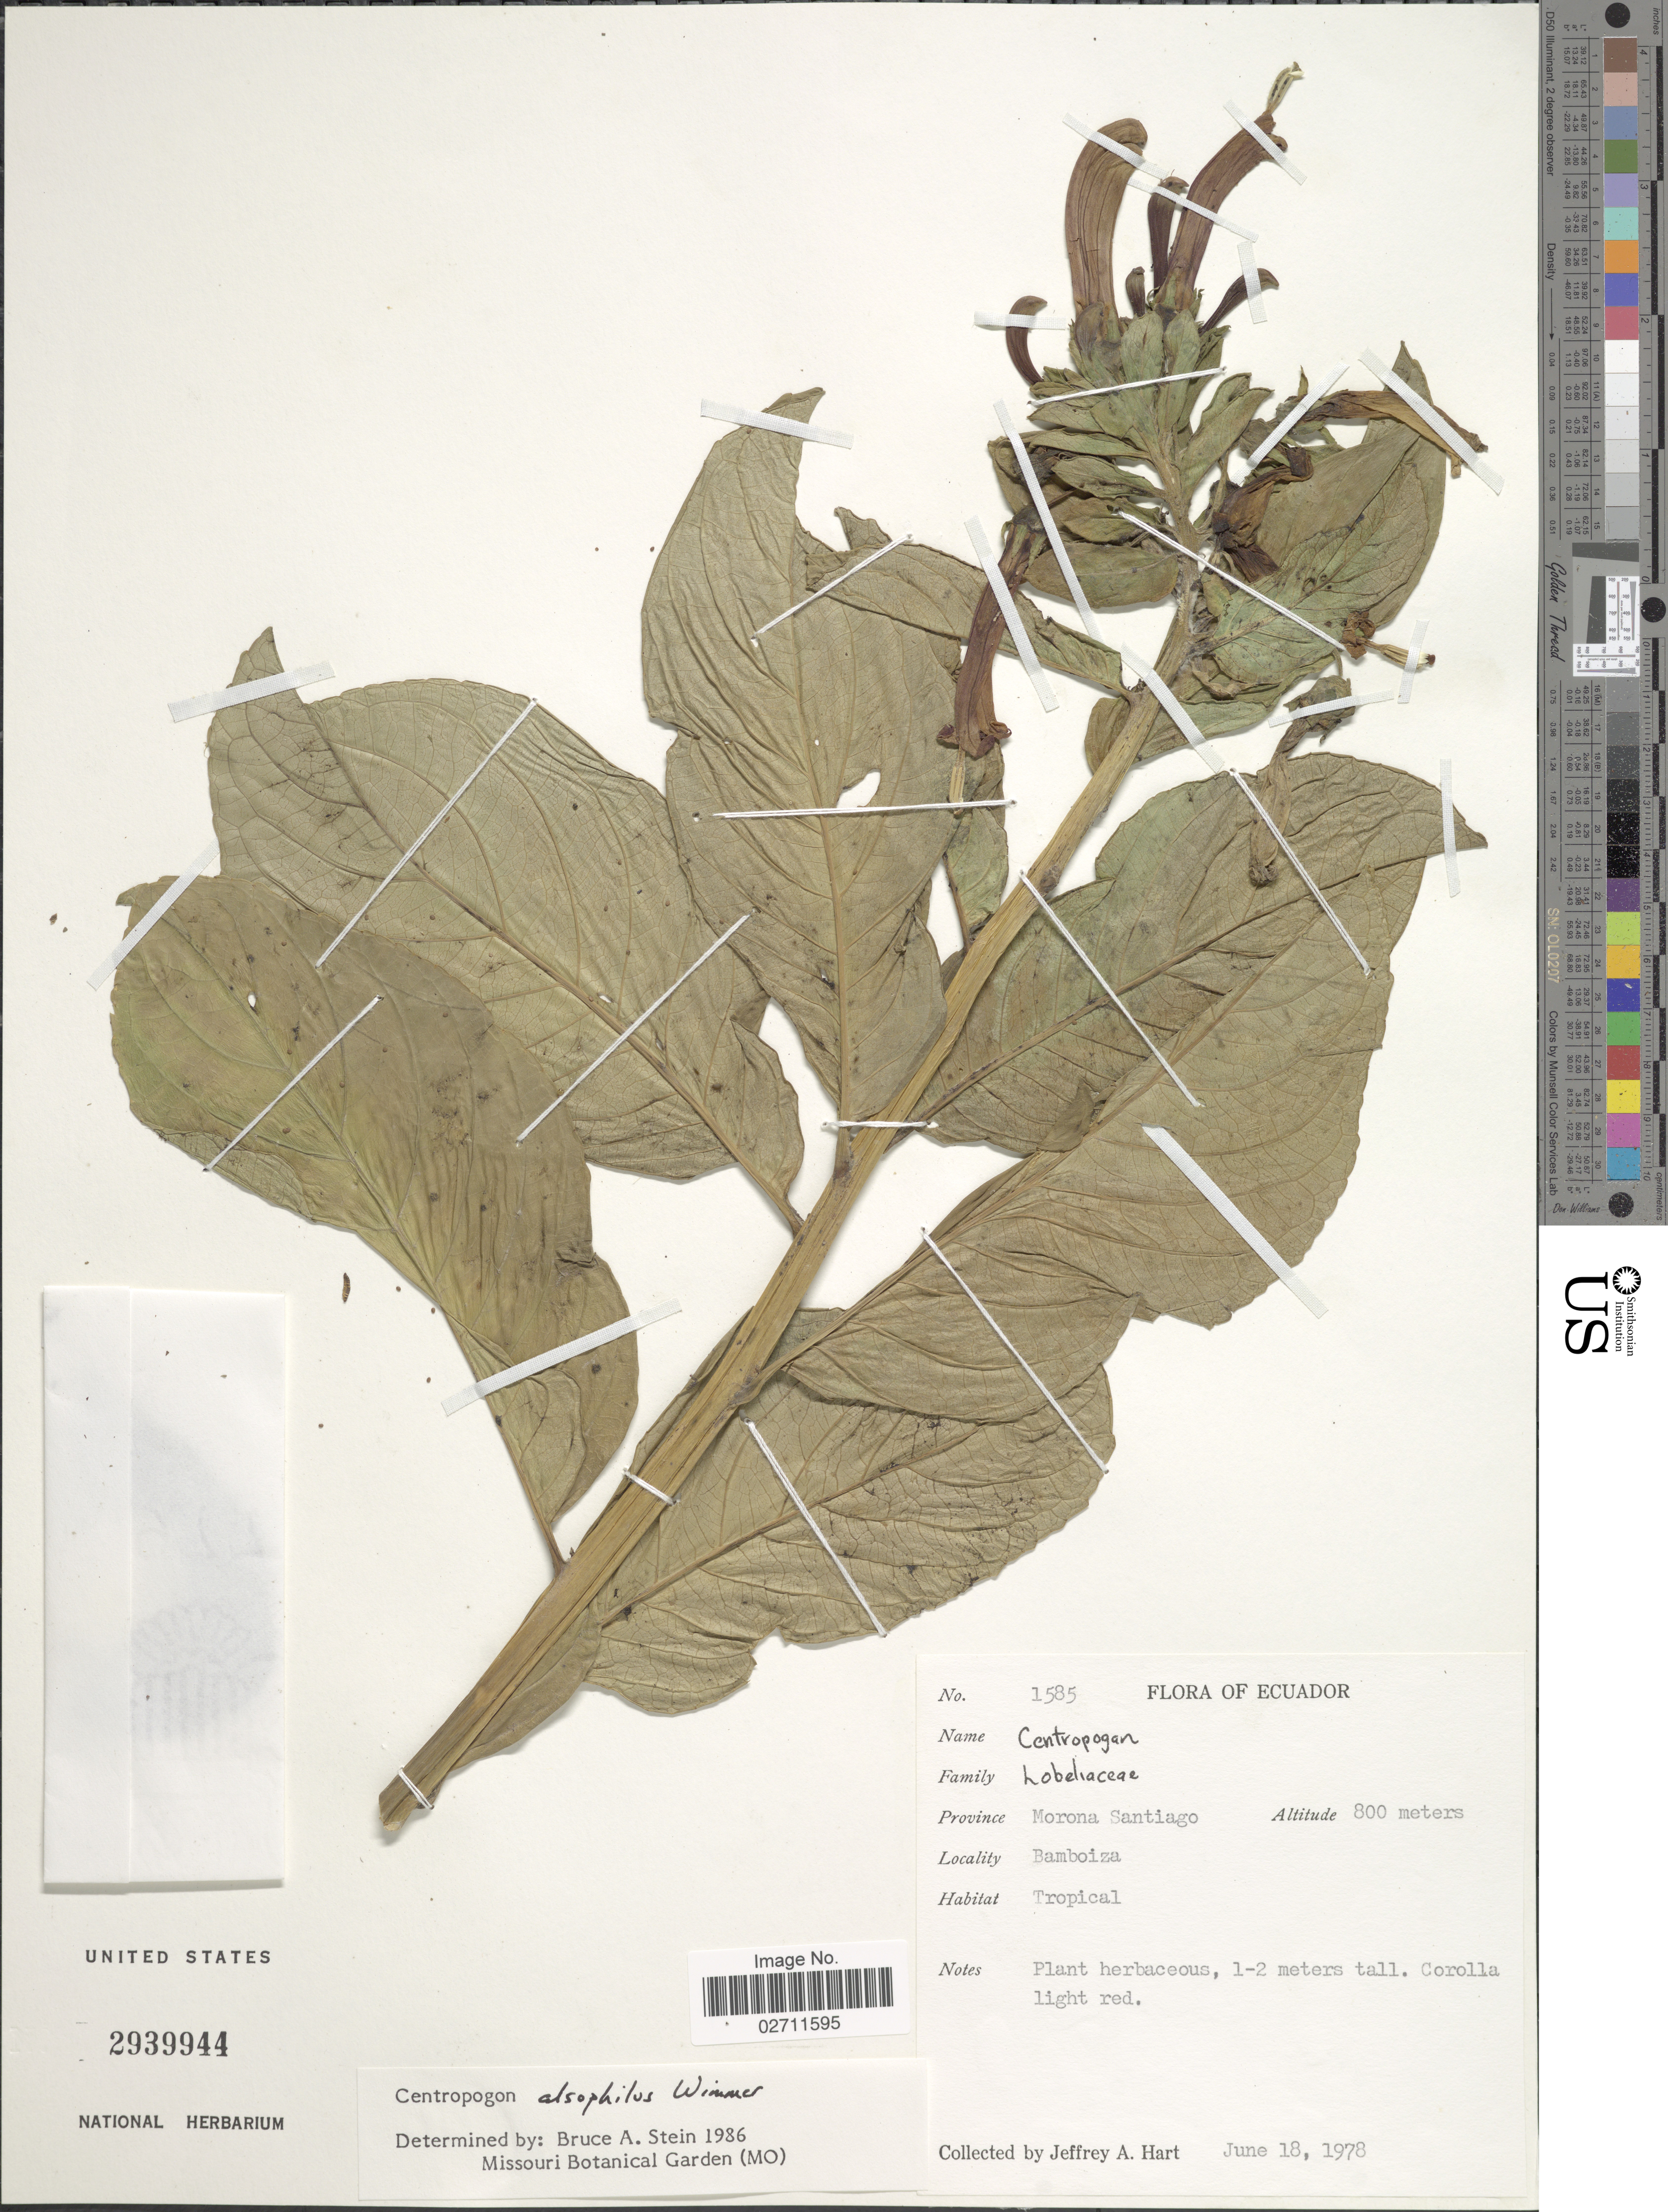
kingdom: Plantae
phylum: Tracheophyta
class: Magnoliopsida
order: Asterales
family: Campanulaceae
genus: Centropogon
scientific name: Centropogon alsophilus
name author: E. Wimm. in J.F. Macbr.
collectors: J. A. Hart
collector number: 1585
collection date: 1978-06-18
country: Ecuador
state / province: Morona-Santiago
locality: Bamboiza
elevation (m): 800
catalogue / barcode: US 2939944